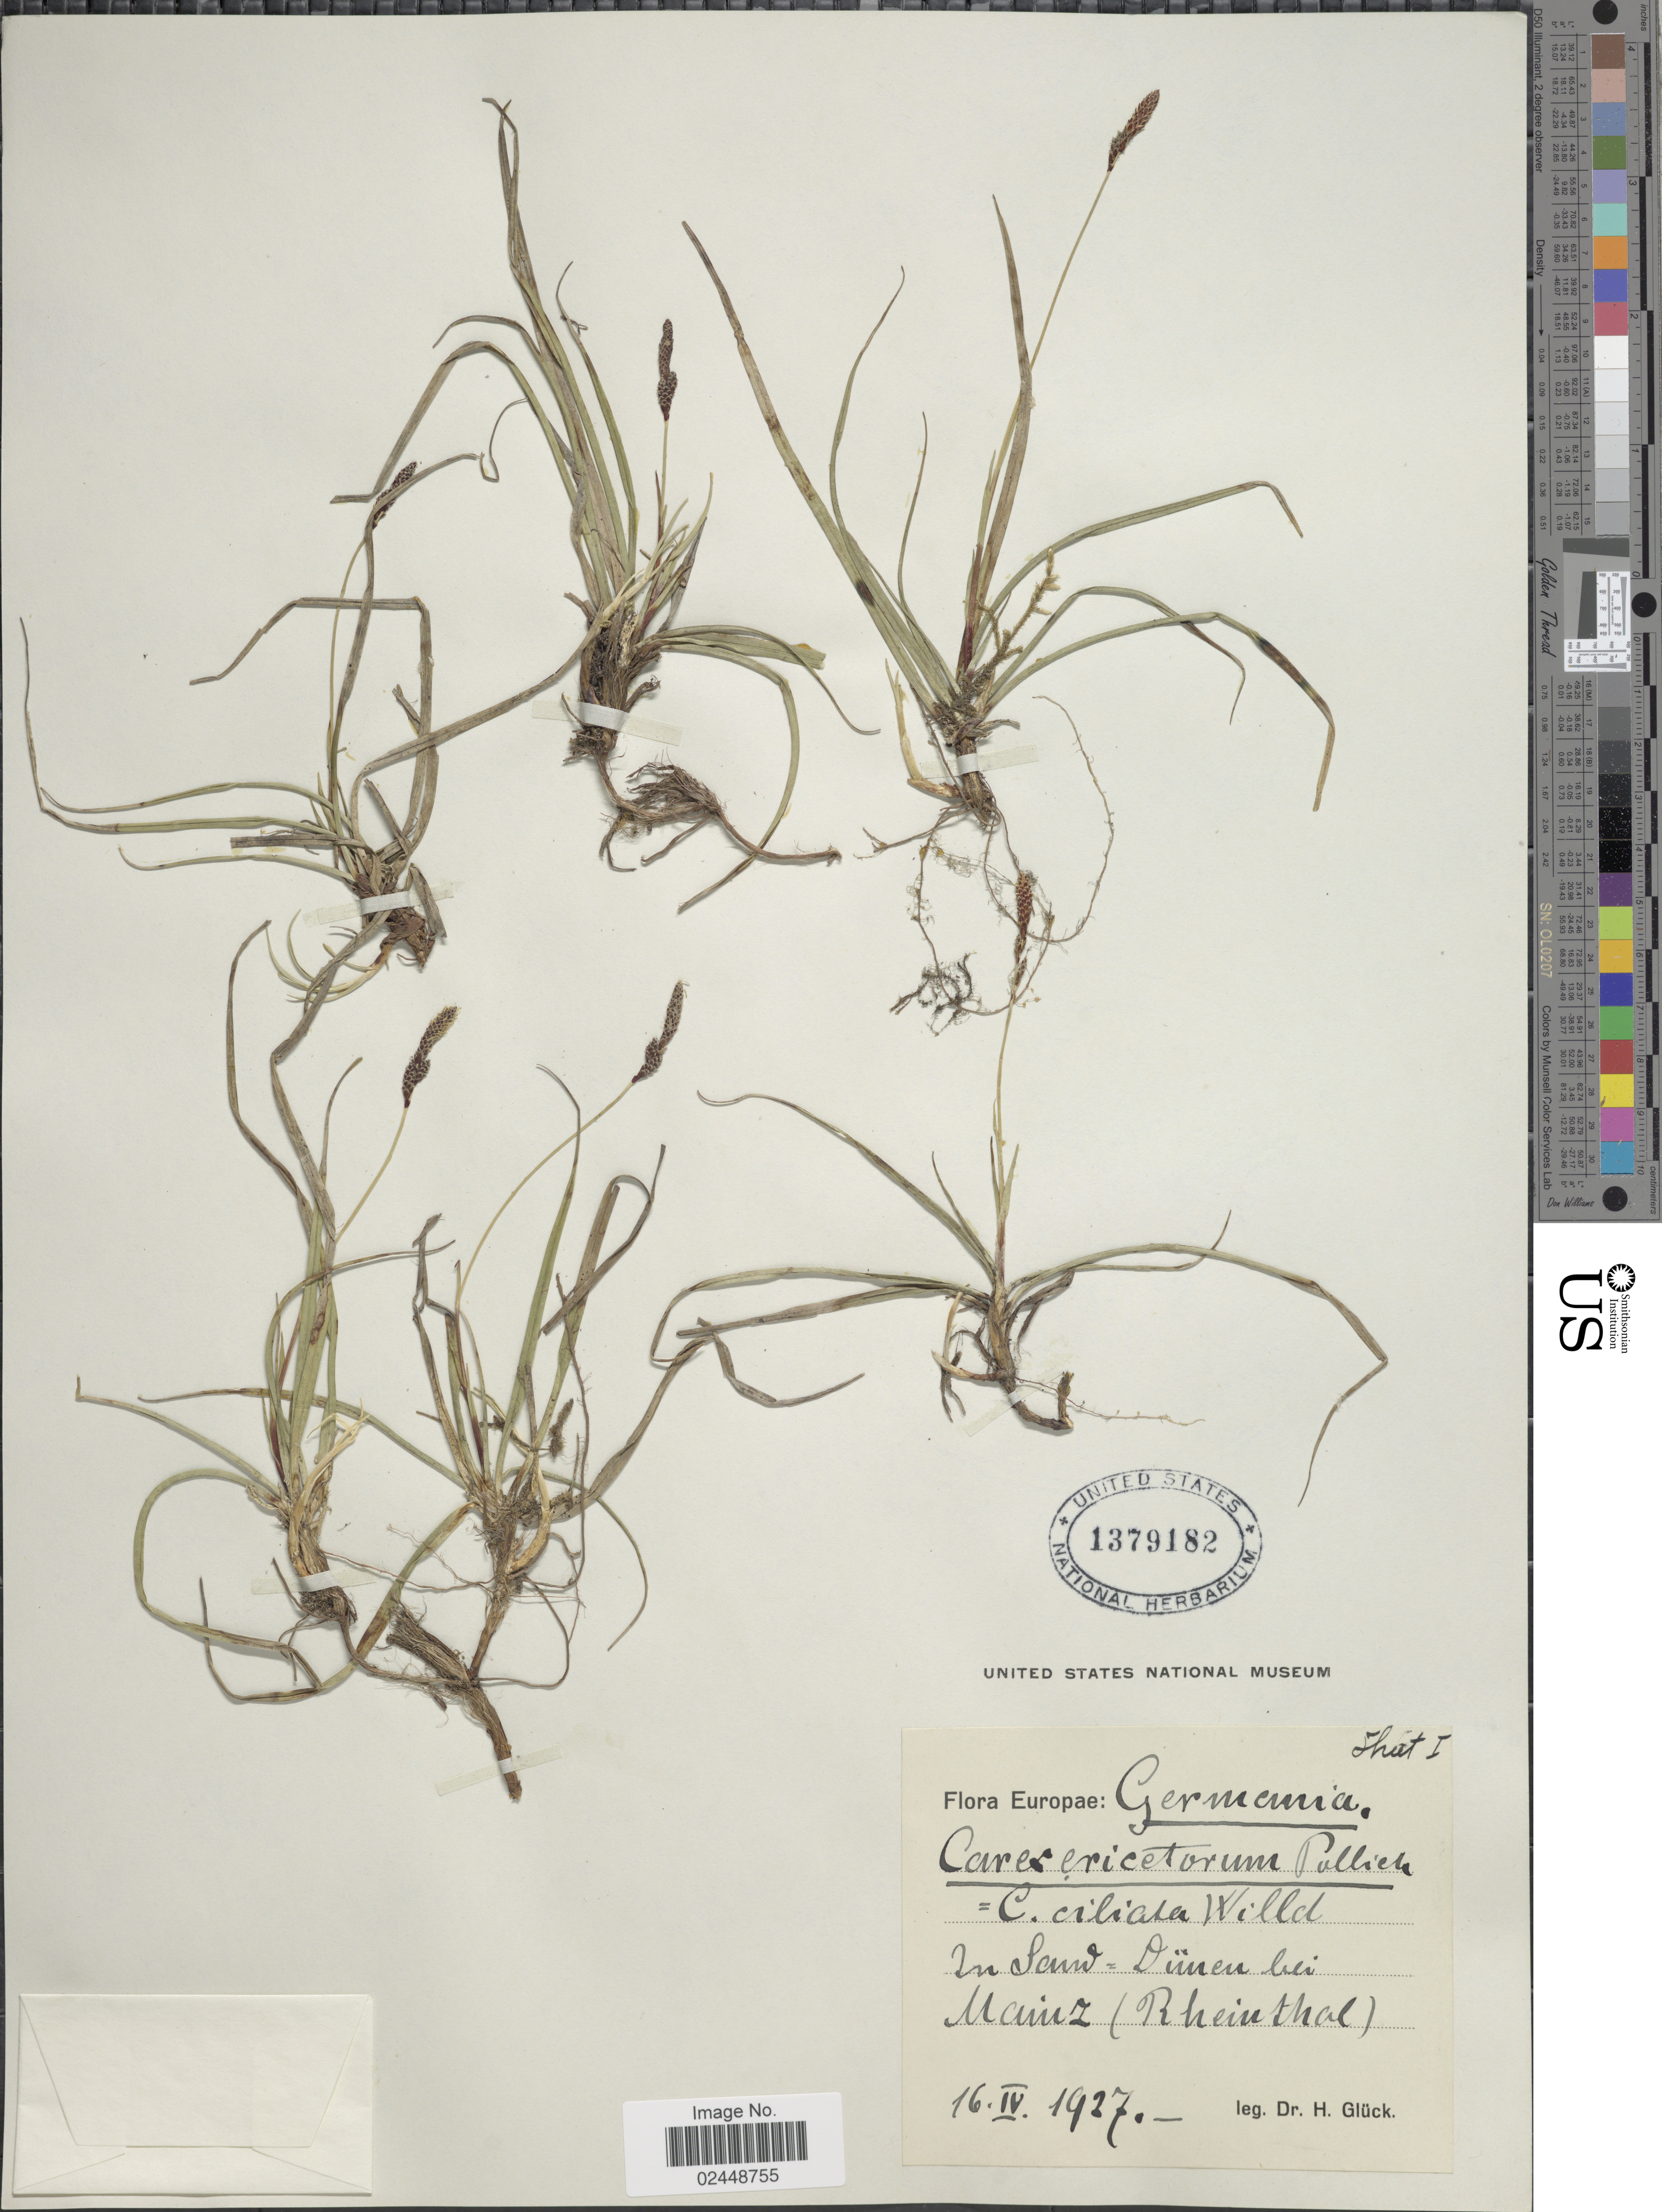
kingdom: Plantae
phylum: Tracheophyta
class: Liliopsida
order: Poales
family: Cyperaceae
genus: Carex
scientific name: Carex ericetorum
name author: Pollich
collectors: H. Glück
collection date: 1927-04-16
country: Germany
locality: In land= Dunen bei Mainz (Rheintal)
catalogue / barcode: US 1379182